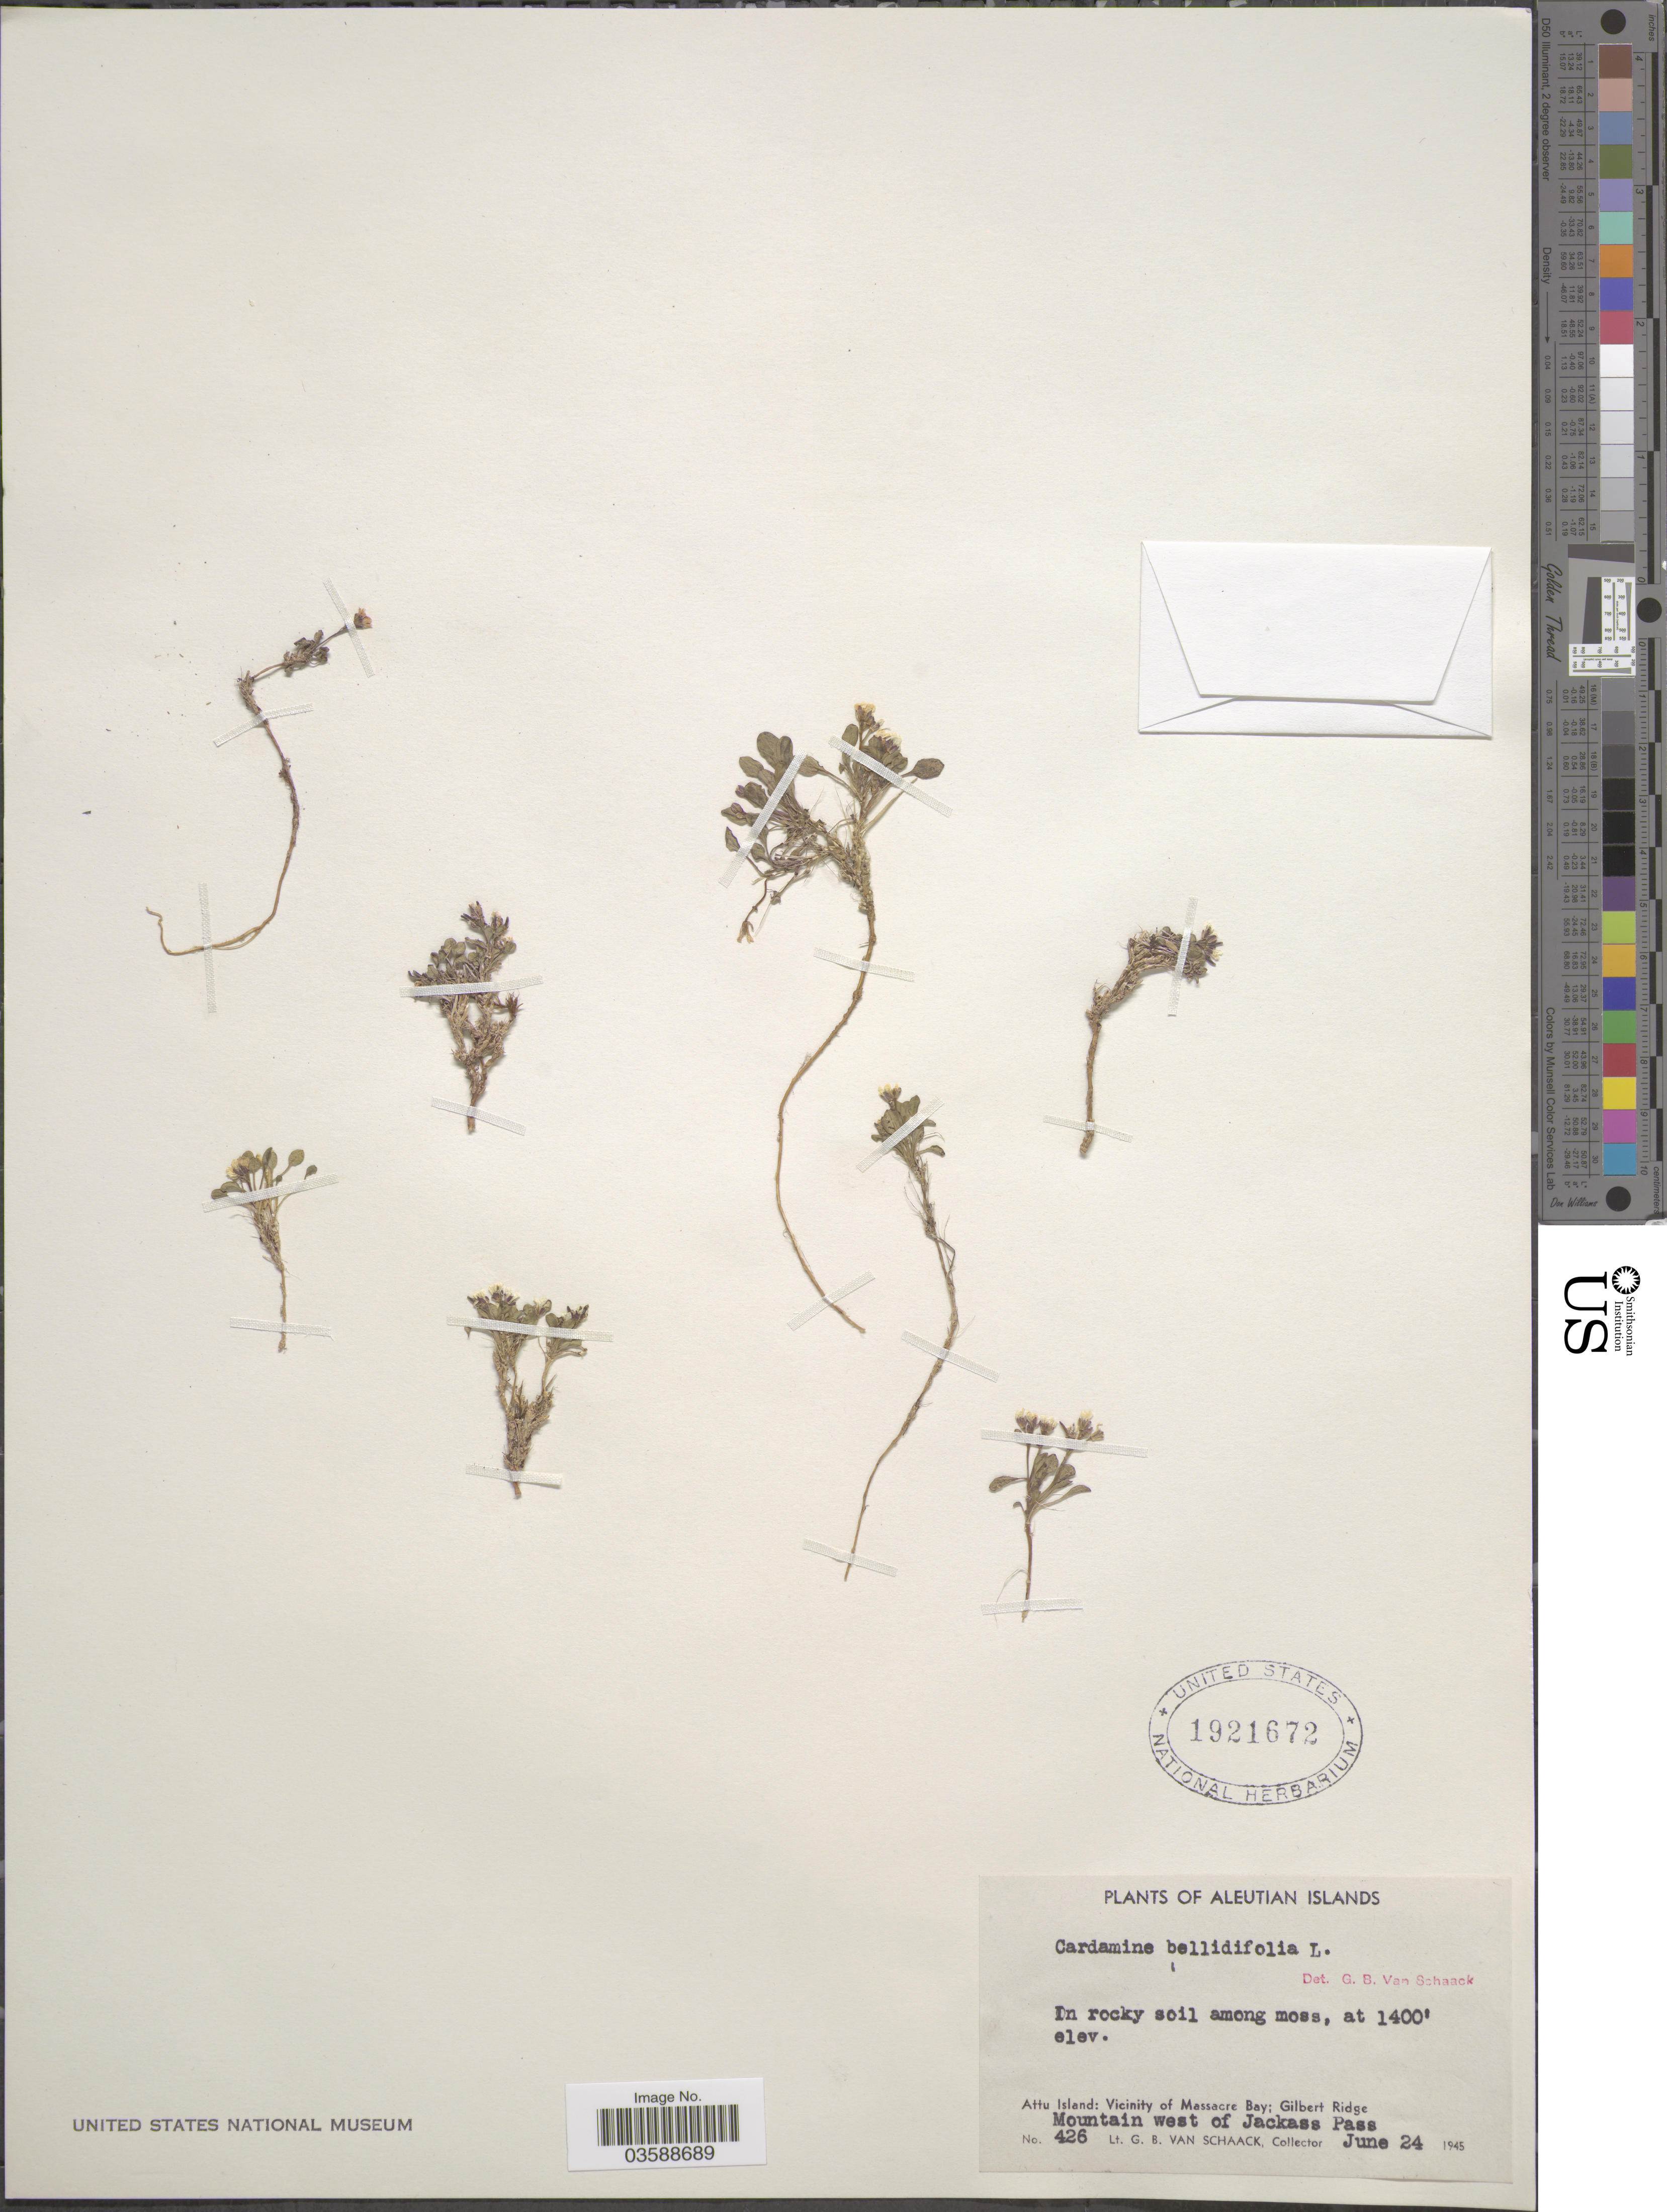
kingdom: Plantae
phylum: Tracheophyta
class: Magnoliopsida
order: Brassicales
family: Brassicaceae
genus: Cardamine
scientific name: Cardamine bellidifolia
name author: L.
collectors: G. Van Schaak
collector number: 426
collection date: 1945-06-24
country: United States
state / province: Alaska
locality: Aleutian Islands. Attu Island: Vicinity of Massacre Bay; Gilbert Ridge. Mountain west of Jackass Pass.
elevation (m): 427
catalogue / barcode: US 1921672